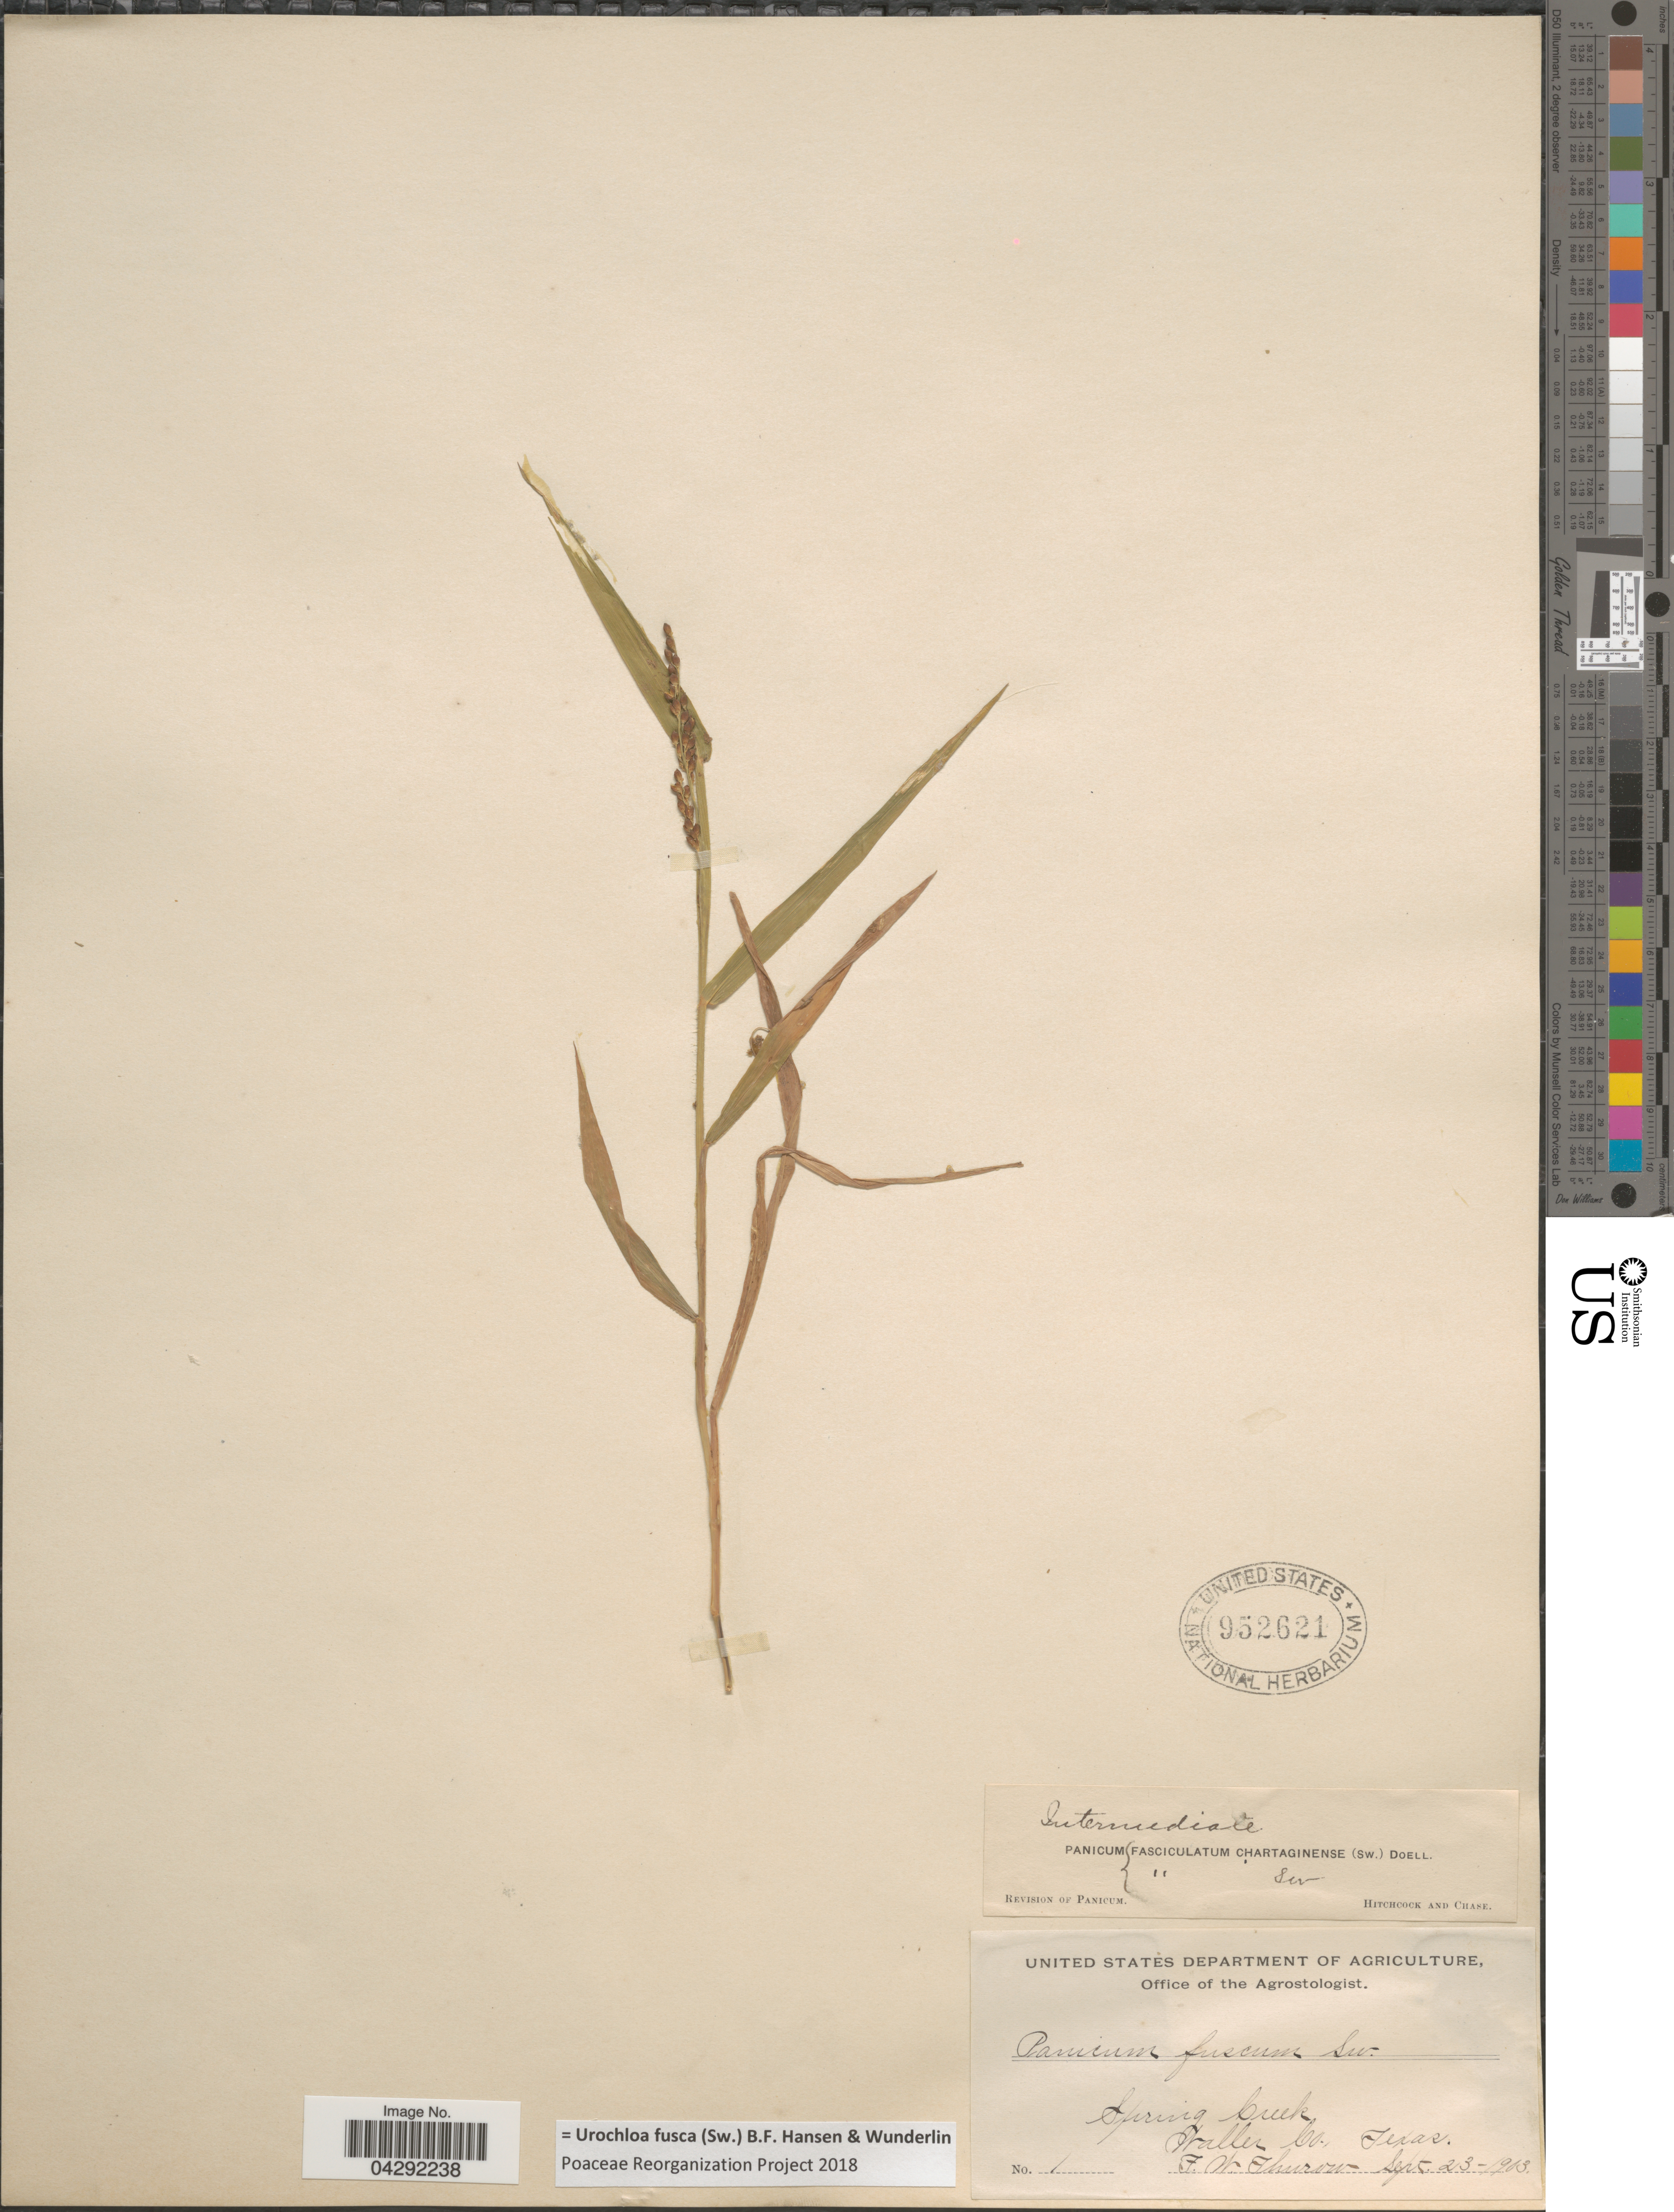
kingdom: Plantae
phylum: Tracheophyta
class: Liliopsida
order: Poales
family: Poaceae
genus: Urochloa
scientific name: Urochloa fusca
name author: (Sw.) B.F. Hansen & Wunderlin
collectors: F. W. Thurow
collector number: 1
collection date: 1903-09-23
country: United States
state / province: Texas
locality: Spring Creek. Waller Co.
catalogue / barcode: US 952621